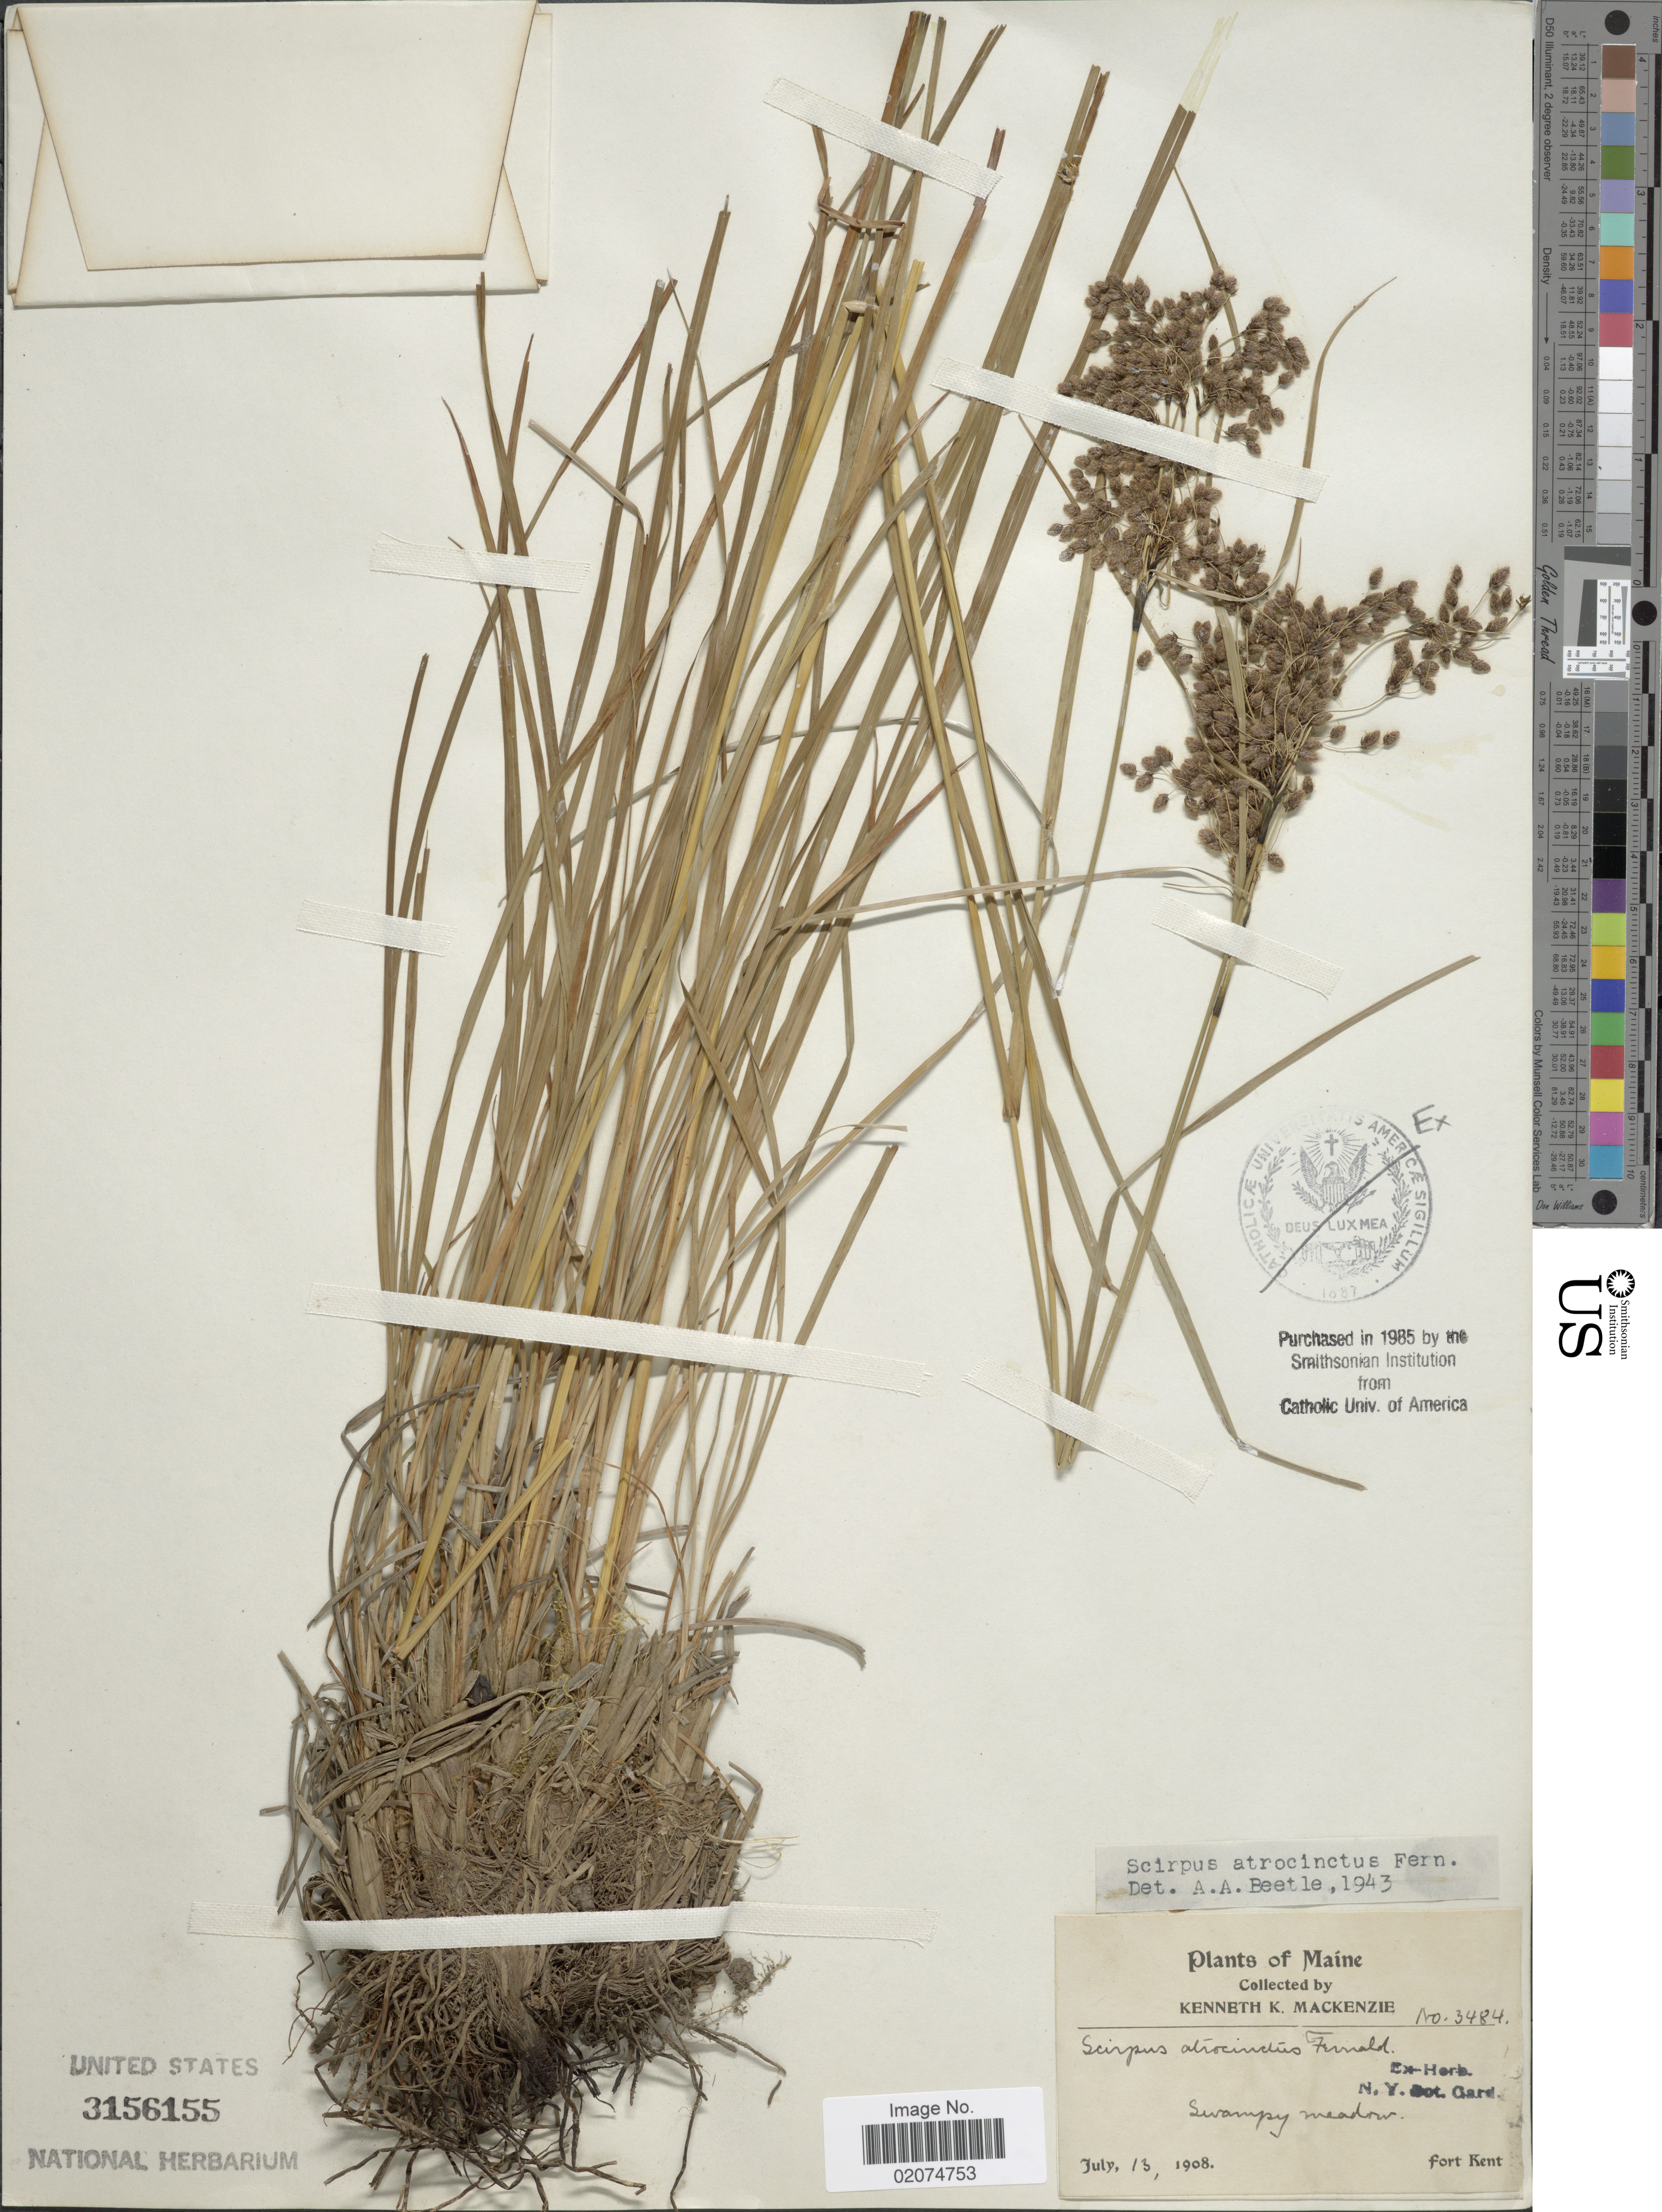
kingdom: Plantae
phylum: Tracheophyta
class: Liliopsida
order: Poales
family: Cyperaceae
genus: Scirpus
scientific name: Scirpus atrocinctus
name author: Fernald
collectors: K. K. Mackenzie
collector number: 3484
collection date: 1908-07-13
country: United States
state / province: Maine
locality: Fort Kent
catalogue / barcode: US 3156155